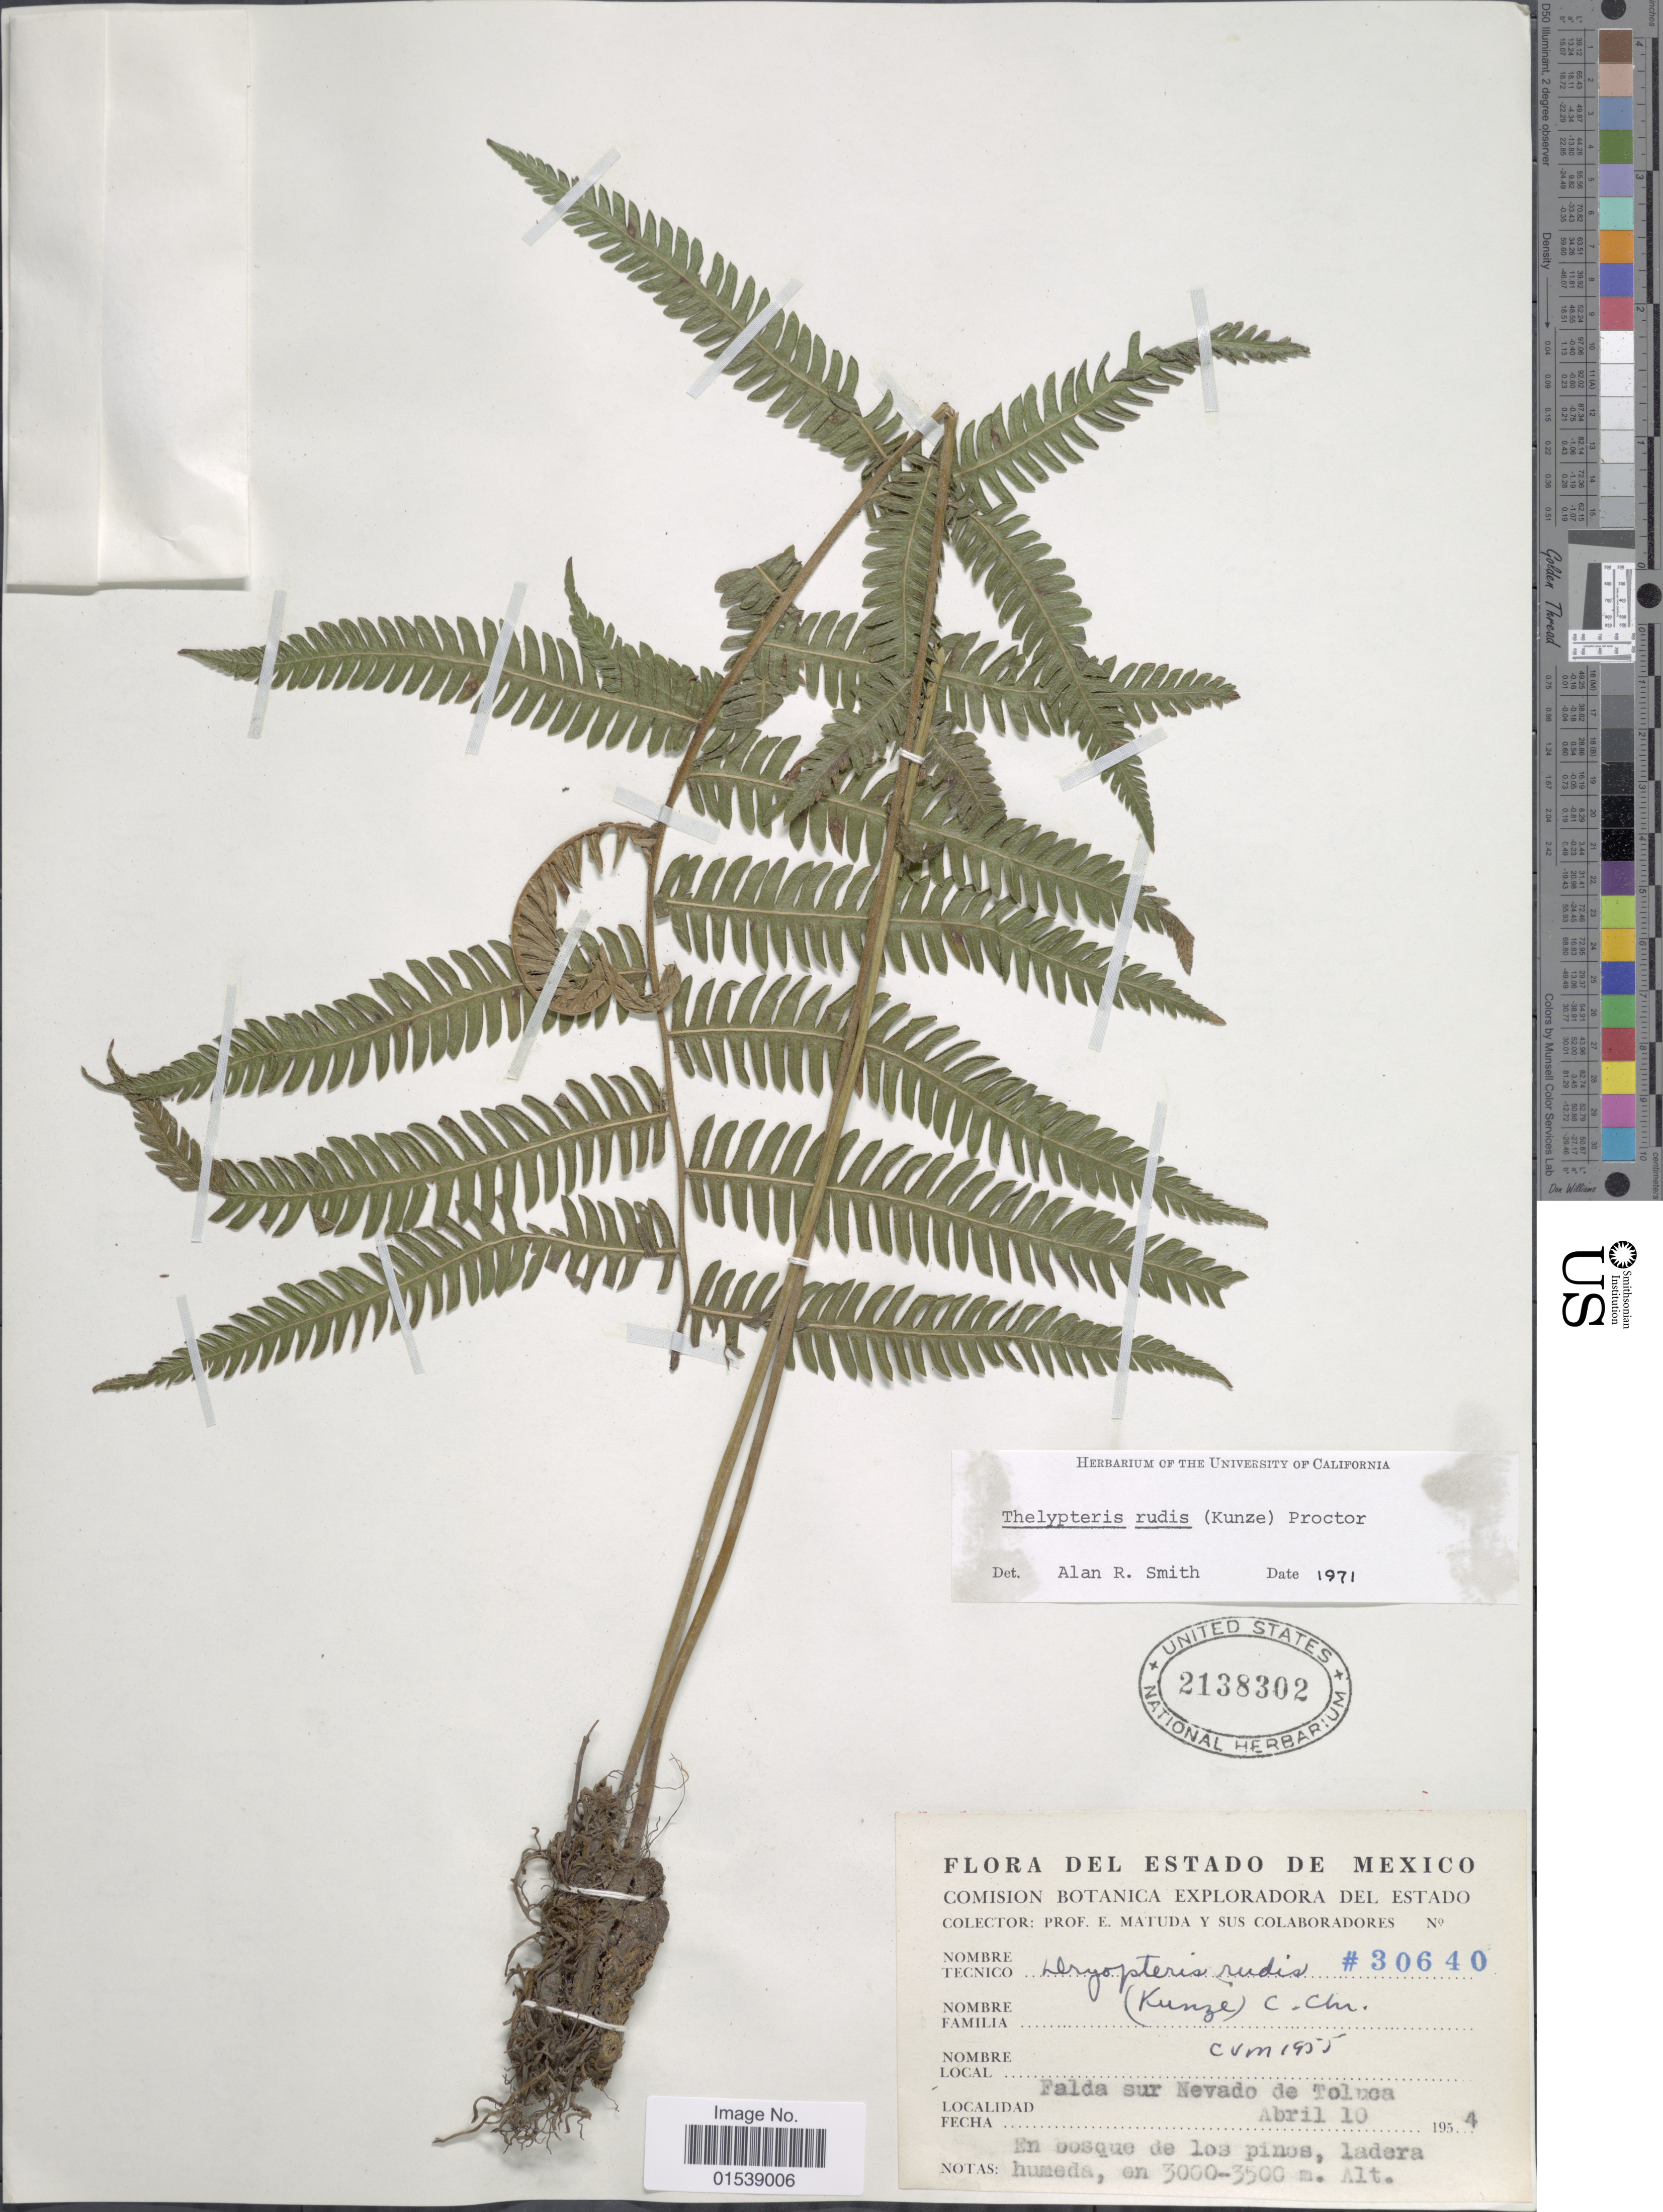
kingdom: Plantae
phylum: Tracheophyta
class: Polypodiopsida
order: Polypodiales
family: Thelypteridaceae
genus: Amauropelta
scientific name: Amauropelta rudis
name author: (Kunze) Pic. Serm.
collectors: E. Matuda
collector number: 30640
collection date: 1954-04-10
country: Mexico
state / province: México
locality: Estado del Mexico, Falda sur Nevado de Toluca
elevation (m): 3000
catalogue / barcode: US 2138302